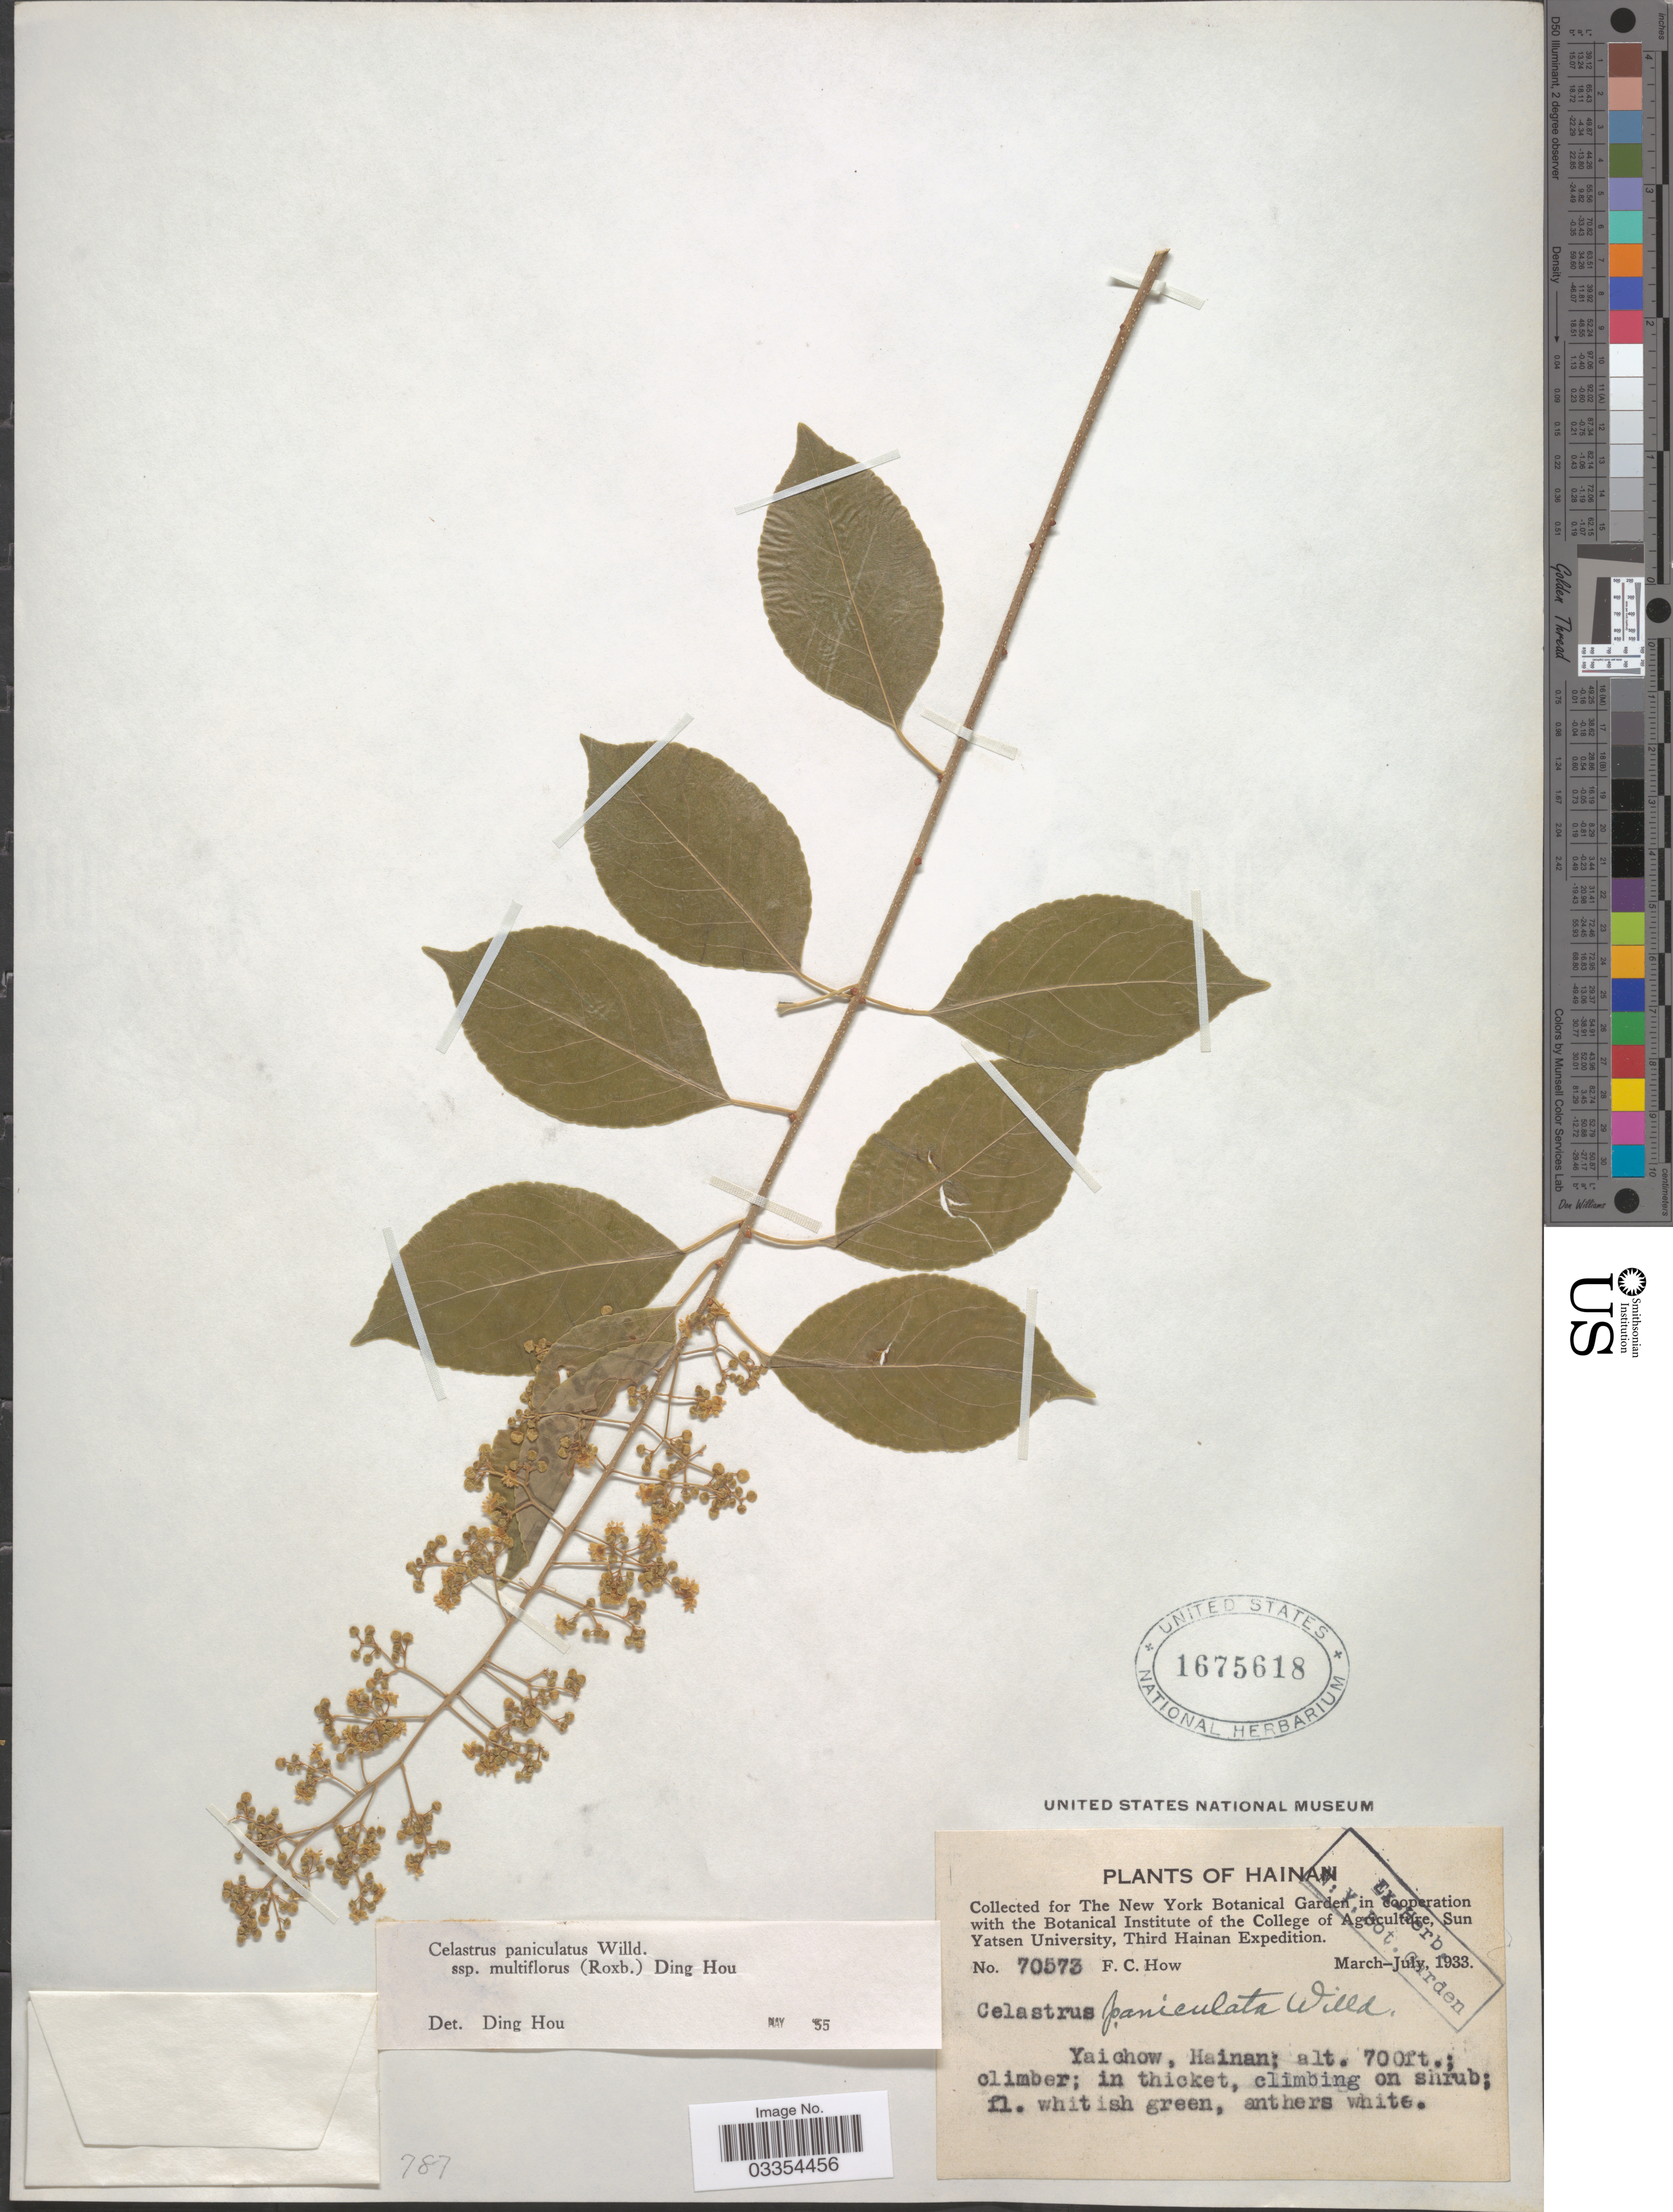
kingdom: Plantae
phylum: Tracheophyta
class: Magnoliopsida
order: Celastrales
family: Celastraceae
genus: Celastrus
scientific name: Celastrus paniculatus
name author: Willd.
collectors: F. C. How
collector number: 70573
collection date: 1933-03/1933-07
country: China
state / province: Hainan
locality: Yaichow, Hainan.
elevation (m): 213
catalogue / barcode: US 1675618